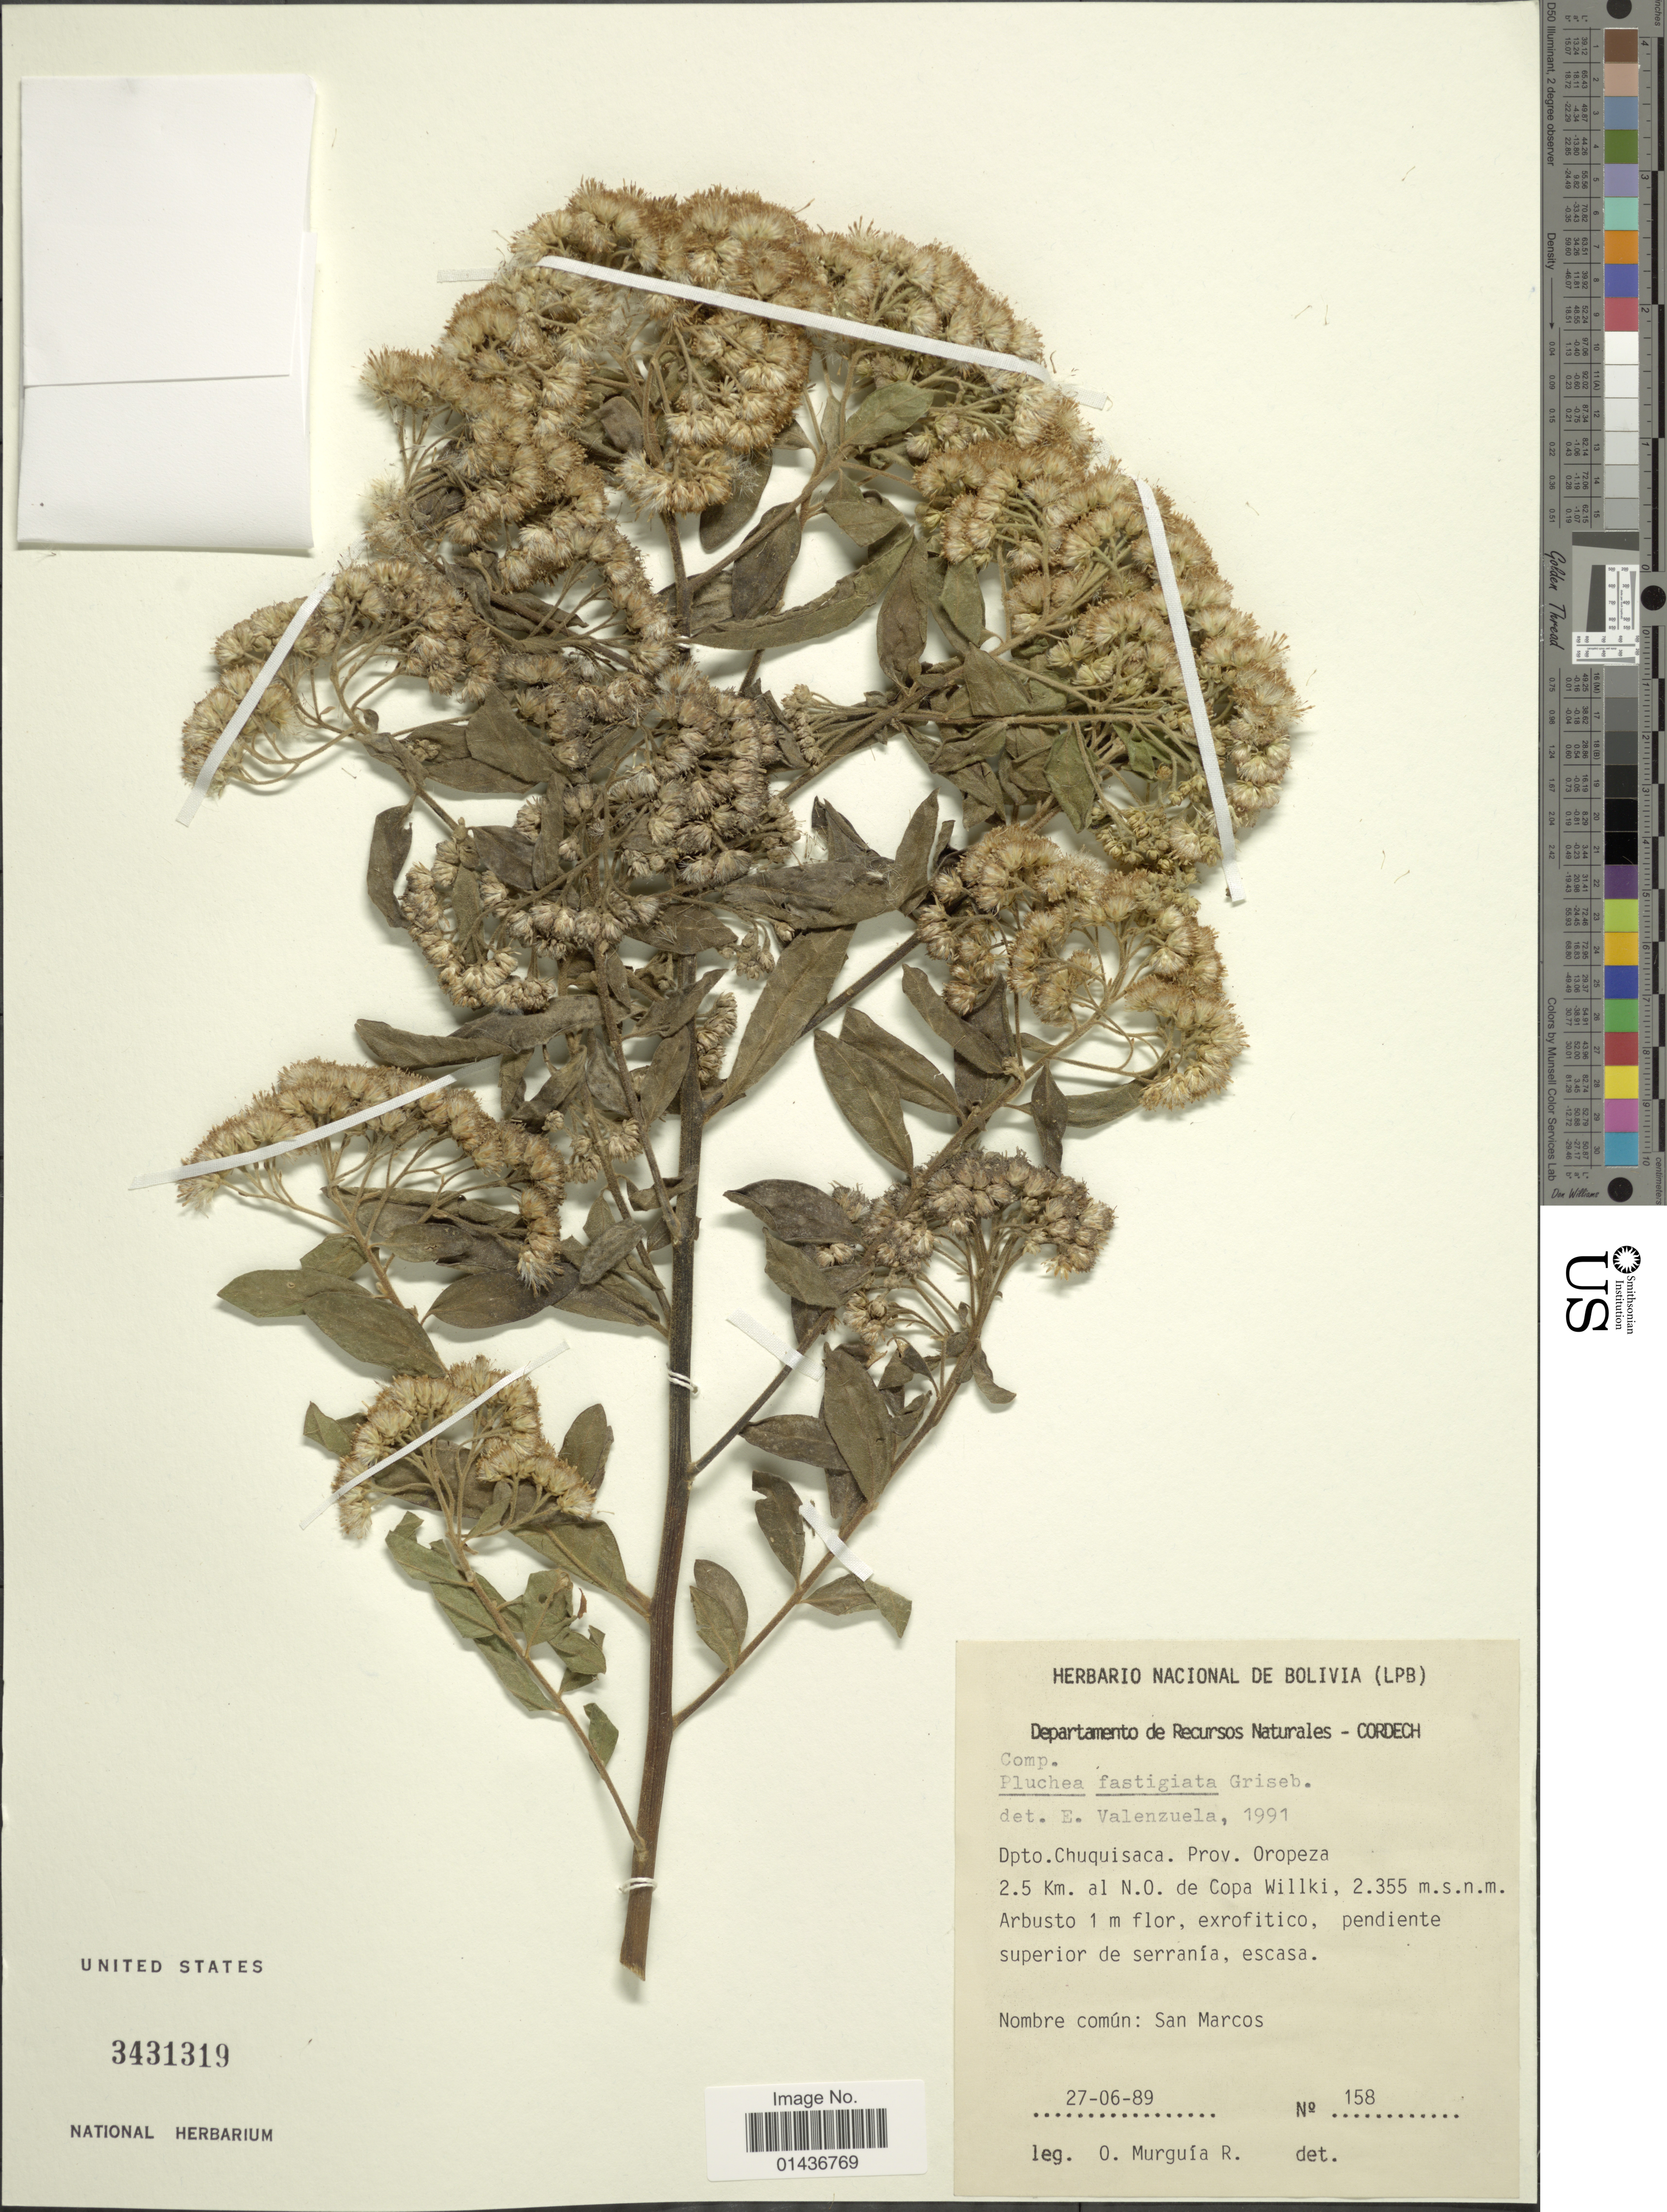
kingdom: Plantae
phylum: Tracheophyta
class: Magnoliopsida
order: Asterales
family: Asteraceae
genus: Pluchea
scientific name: Pluchea fastigiata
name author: Griseb.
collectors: O. Murguia R.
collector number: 158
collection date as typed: Transcribed d/m/y: 27/6/89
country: Bolivia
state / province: Chuquisaca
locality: Dpto. Chuquisaca, Prov. Oropeza, 2.5 km. al N.O. de Copa Willki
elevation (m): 2355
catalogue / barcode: US 3431319